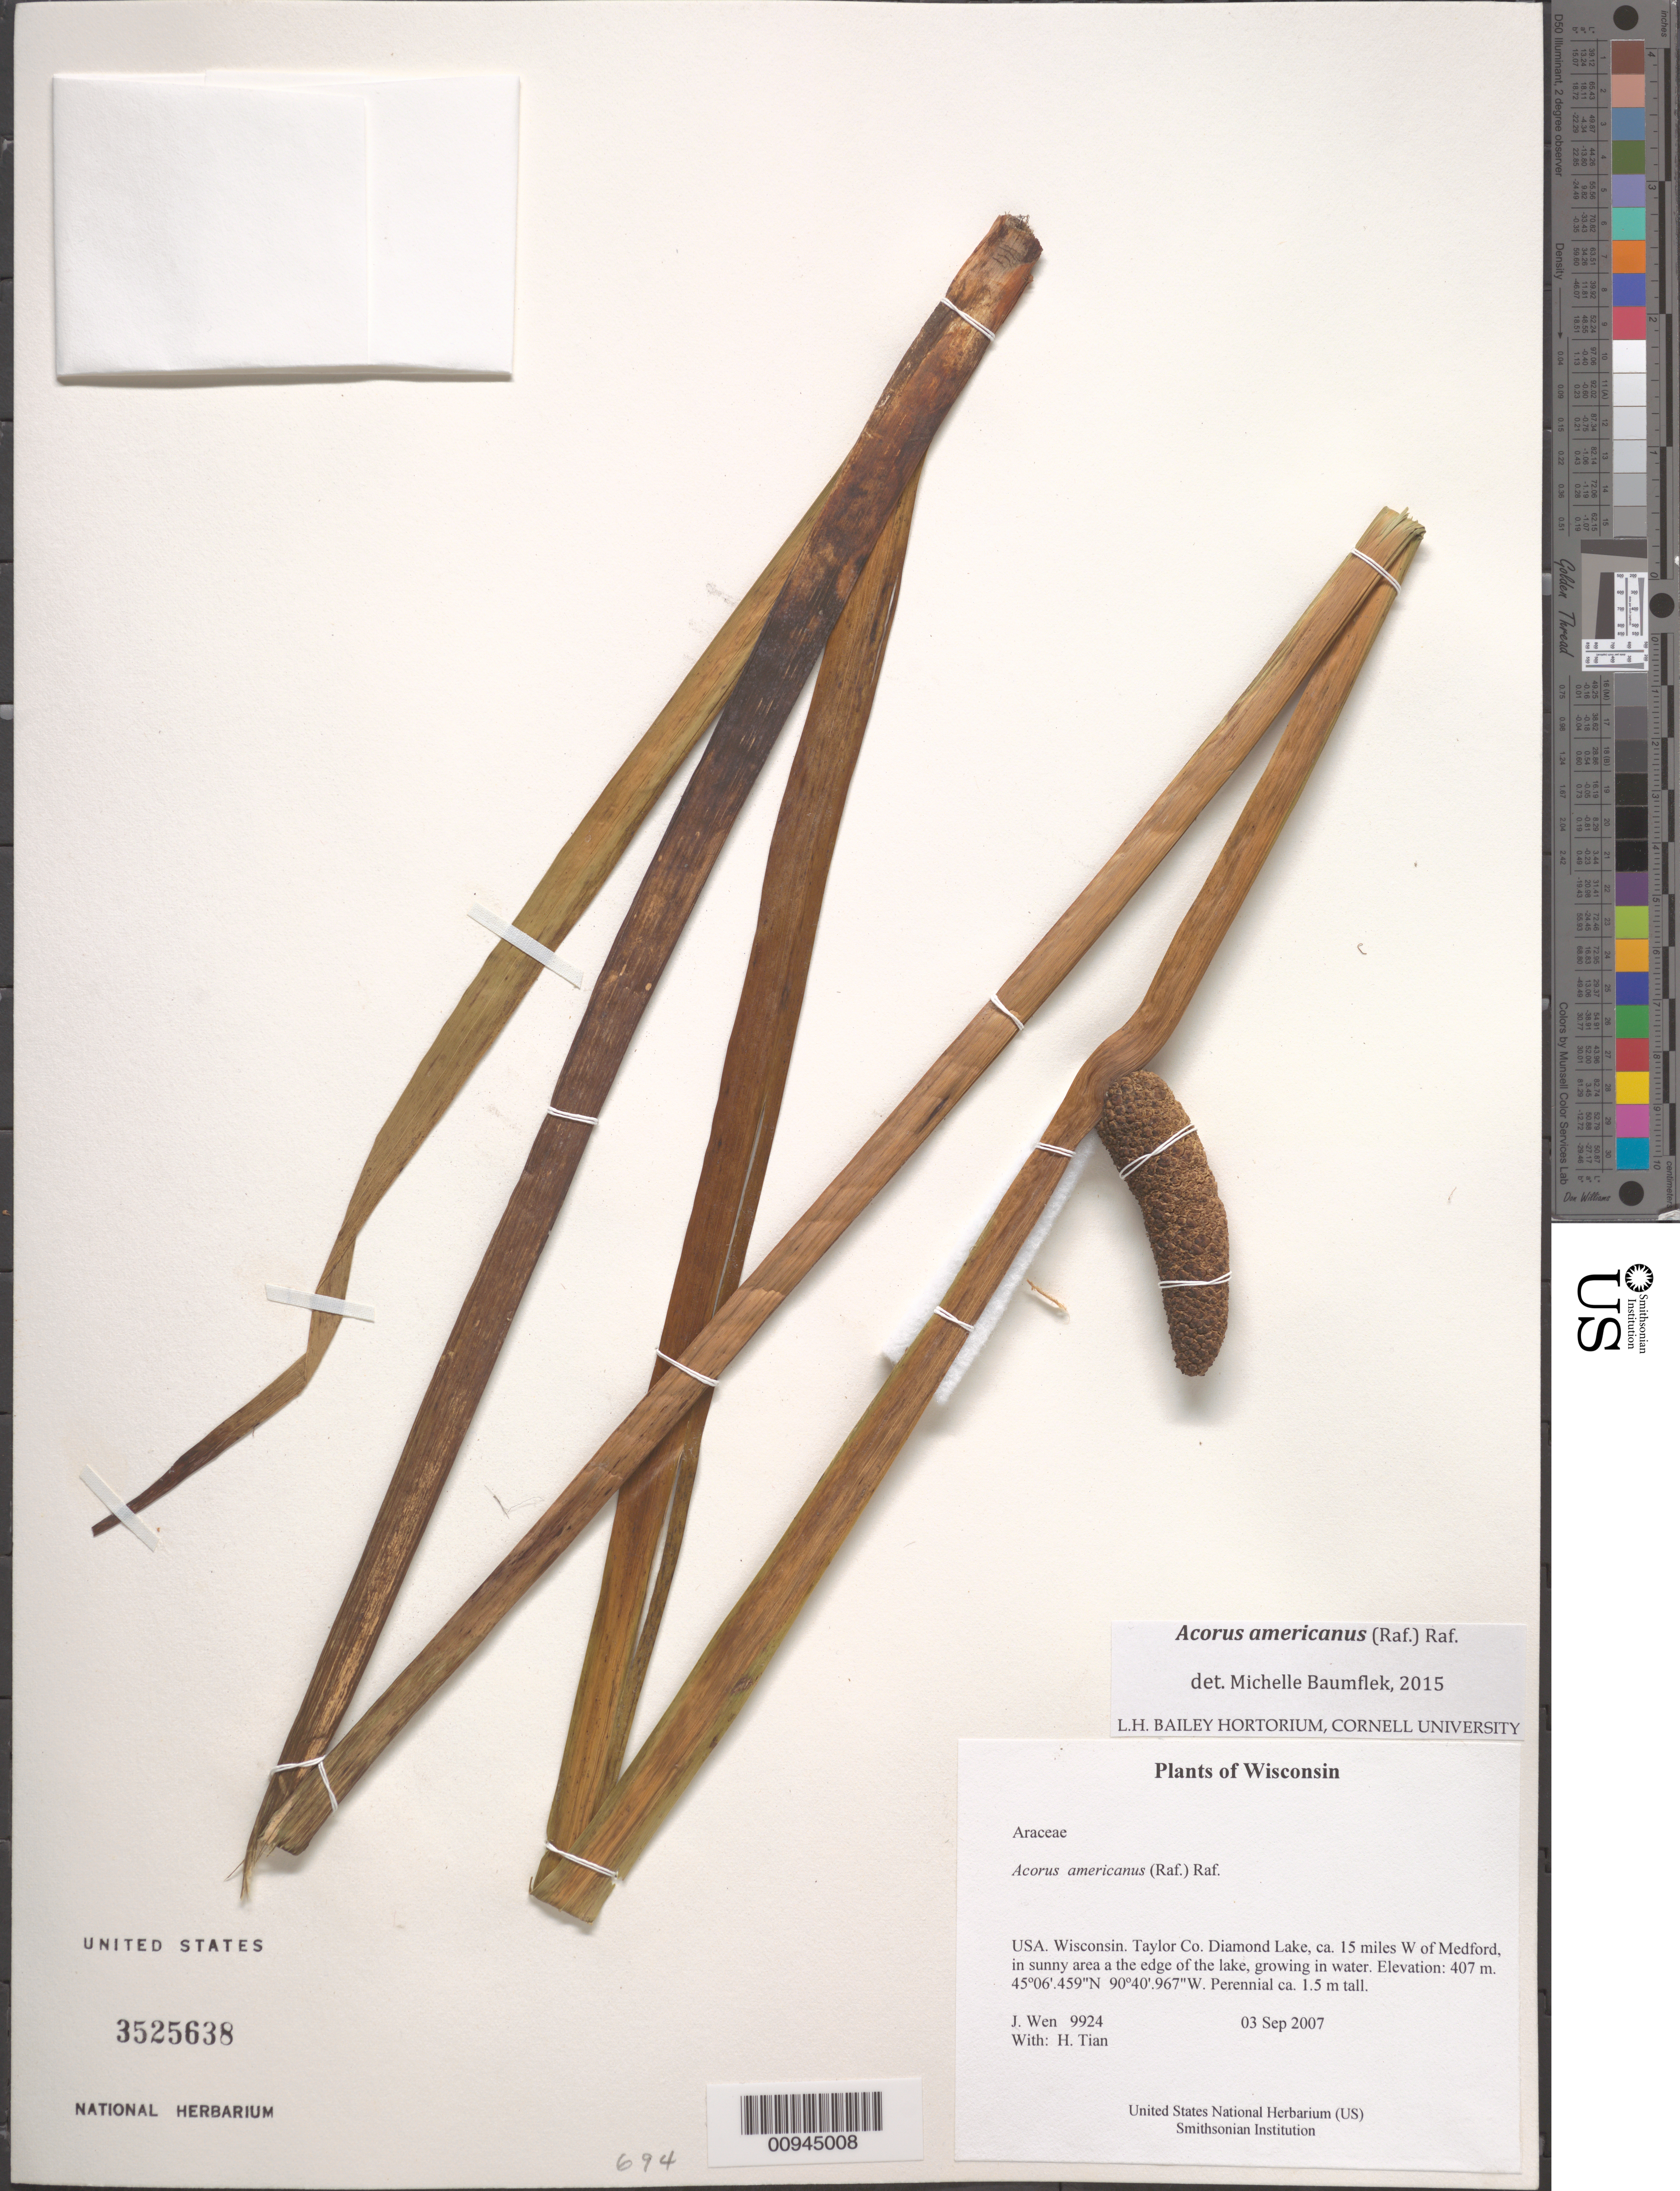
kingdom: Plantae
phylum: Tracheophyta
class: Liliopsida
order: Acorales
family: Acoraceae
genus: Acorus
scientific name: Acorus americanus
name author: (Raf.) Raf.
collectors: J. Wen & H. Tian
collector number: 9924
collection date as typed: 03 Sep 2007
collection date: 2007-09-03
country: United States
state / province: Wisconsin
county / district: Taylor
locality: Diamond Lake, ca. 15 miles W of Medford, in sunny area at the edge of the lake, growing in water.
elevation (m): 407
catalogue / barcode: US 3525638